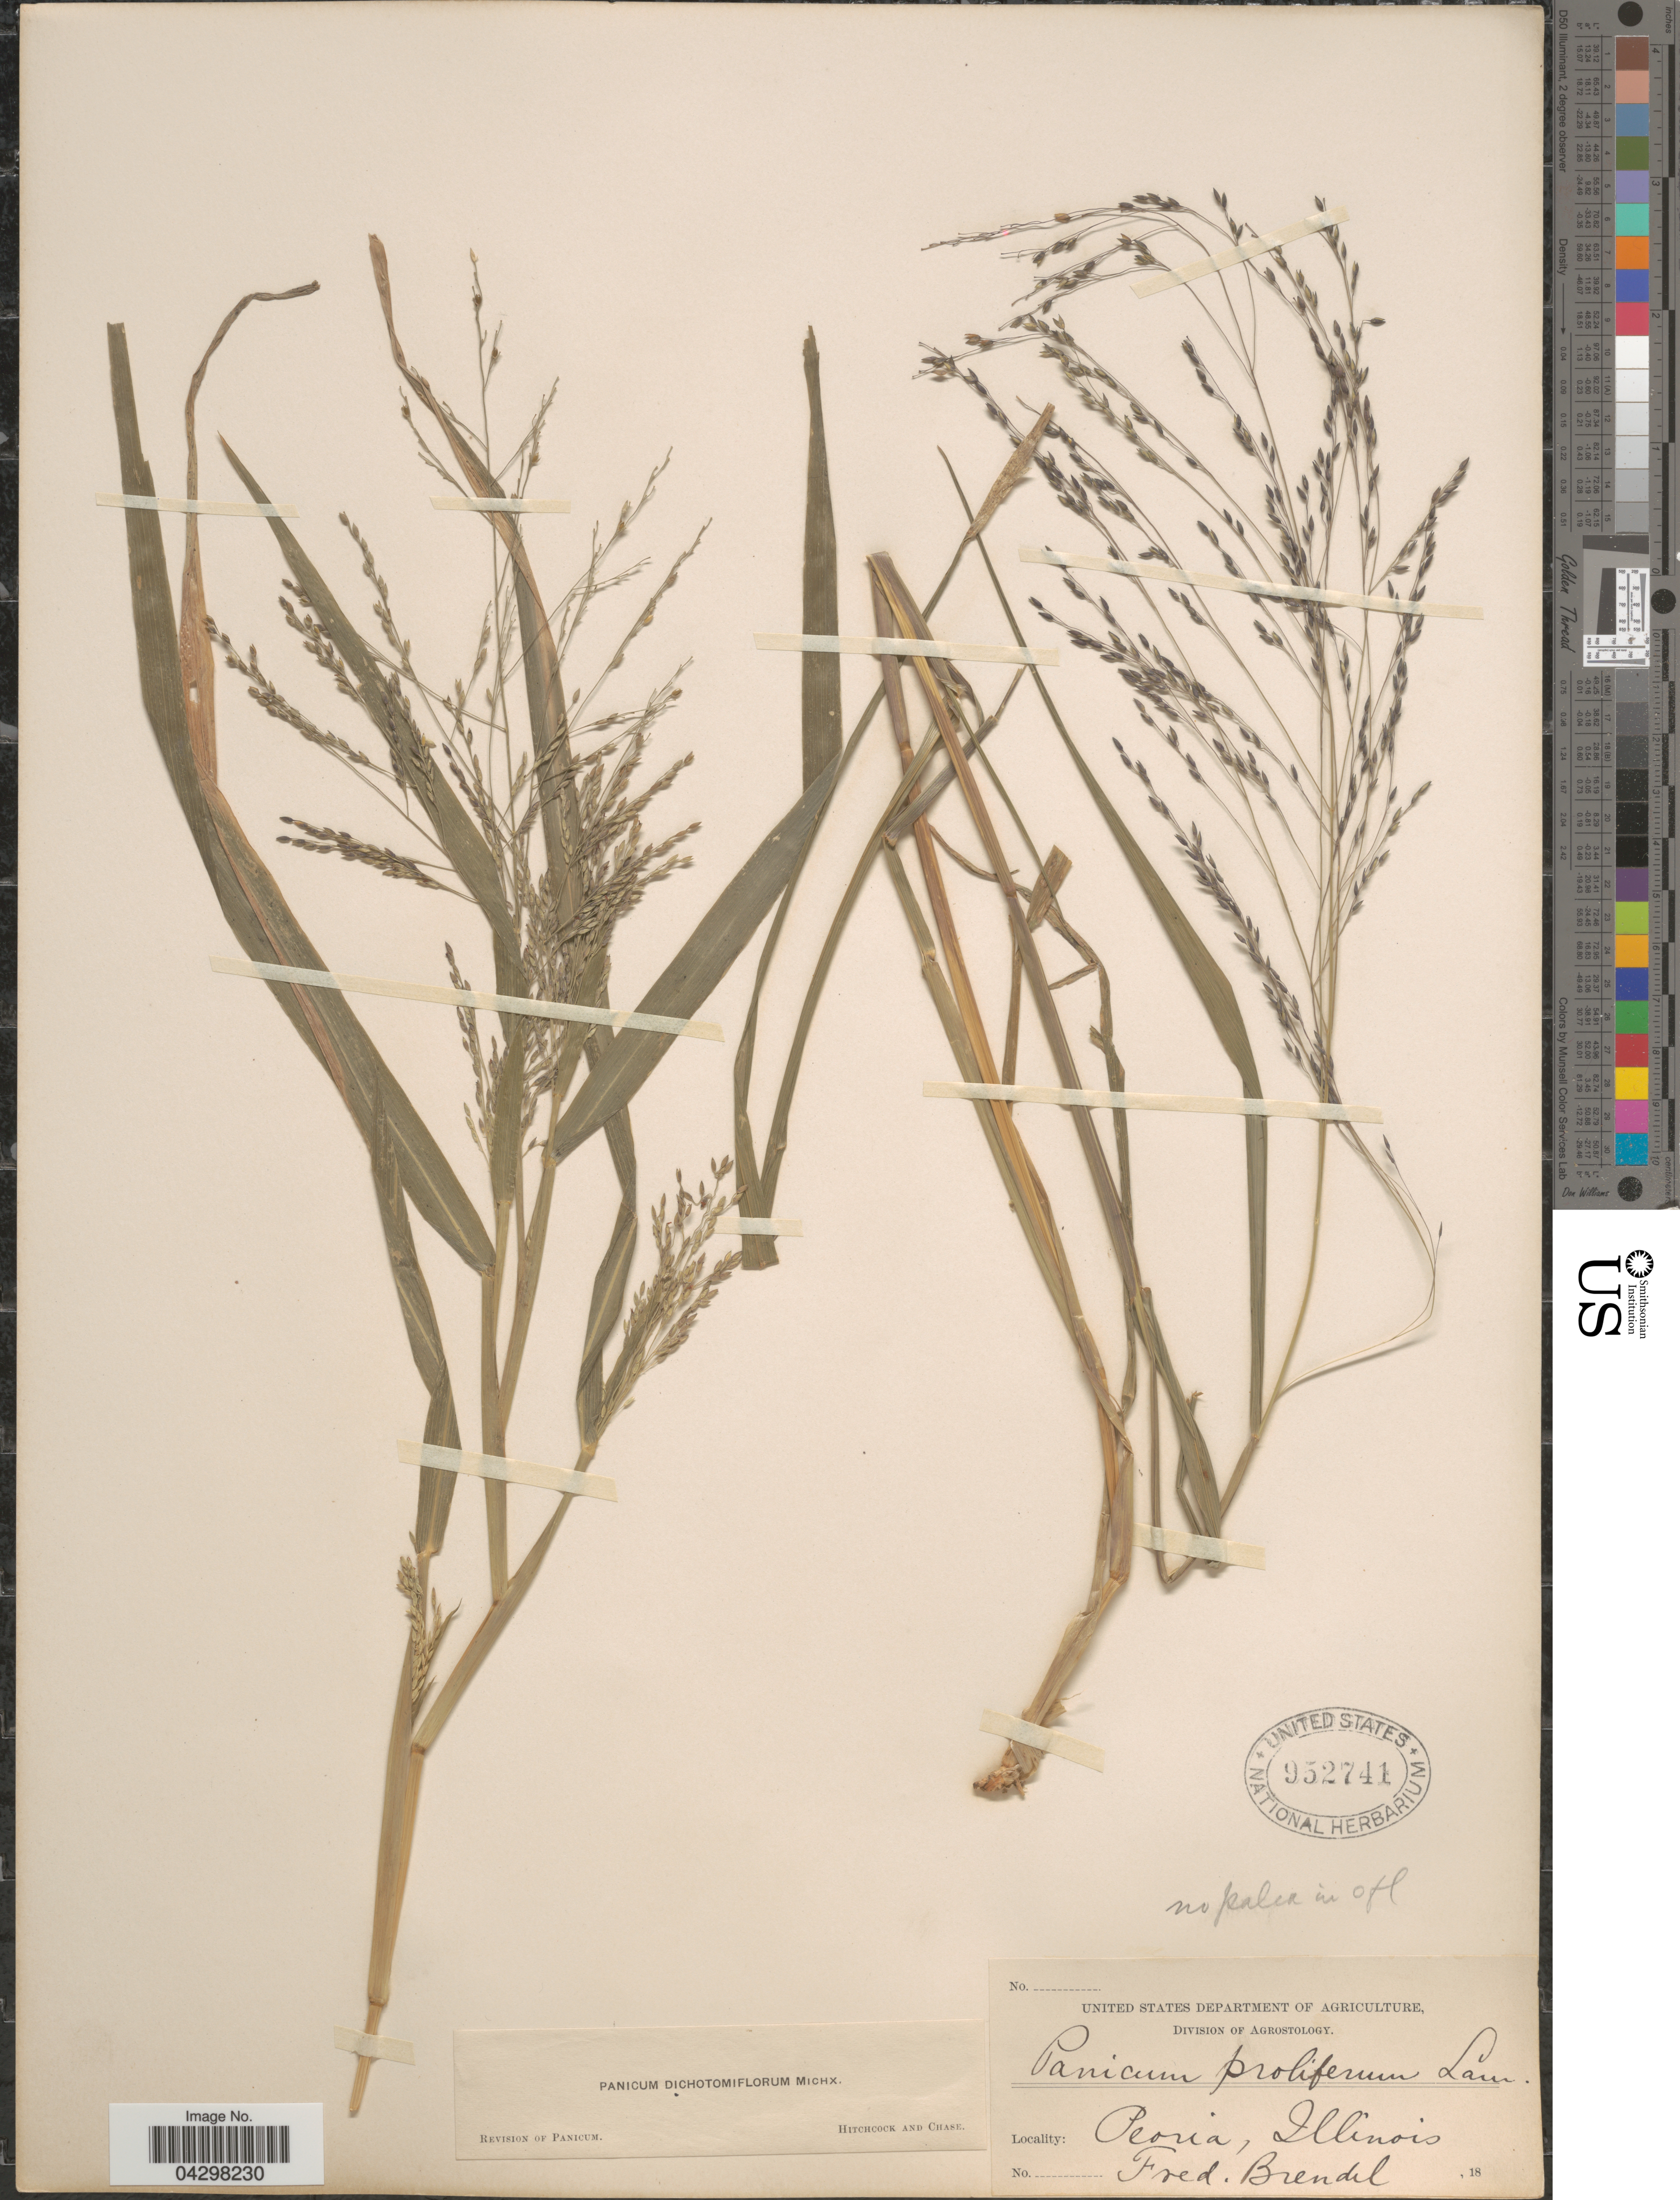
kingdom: Plantae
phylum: Tracheophyta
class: Liliopsida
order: Poales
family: Poaceae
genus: Panicum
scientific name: Panicum dichotomiflorum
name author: Michx.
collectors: F. Brendel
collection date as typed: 18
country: United States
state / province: Illinois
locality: Peoria.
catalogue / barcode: US 952741